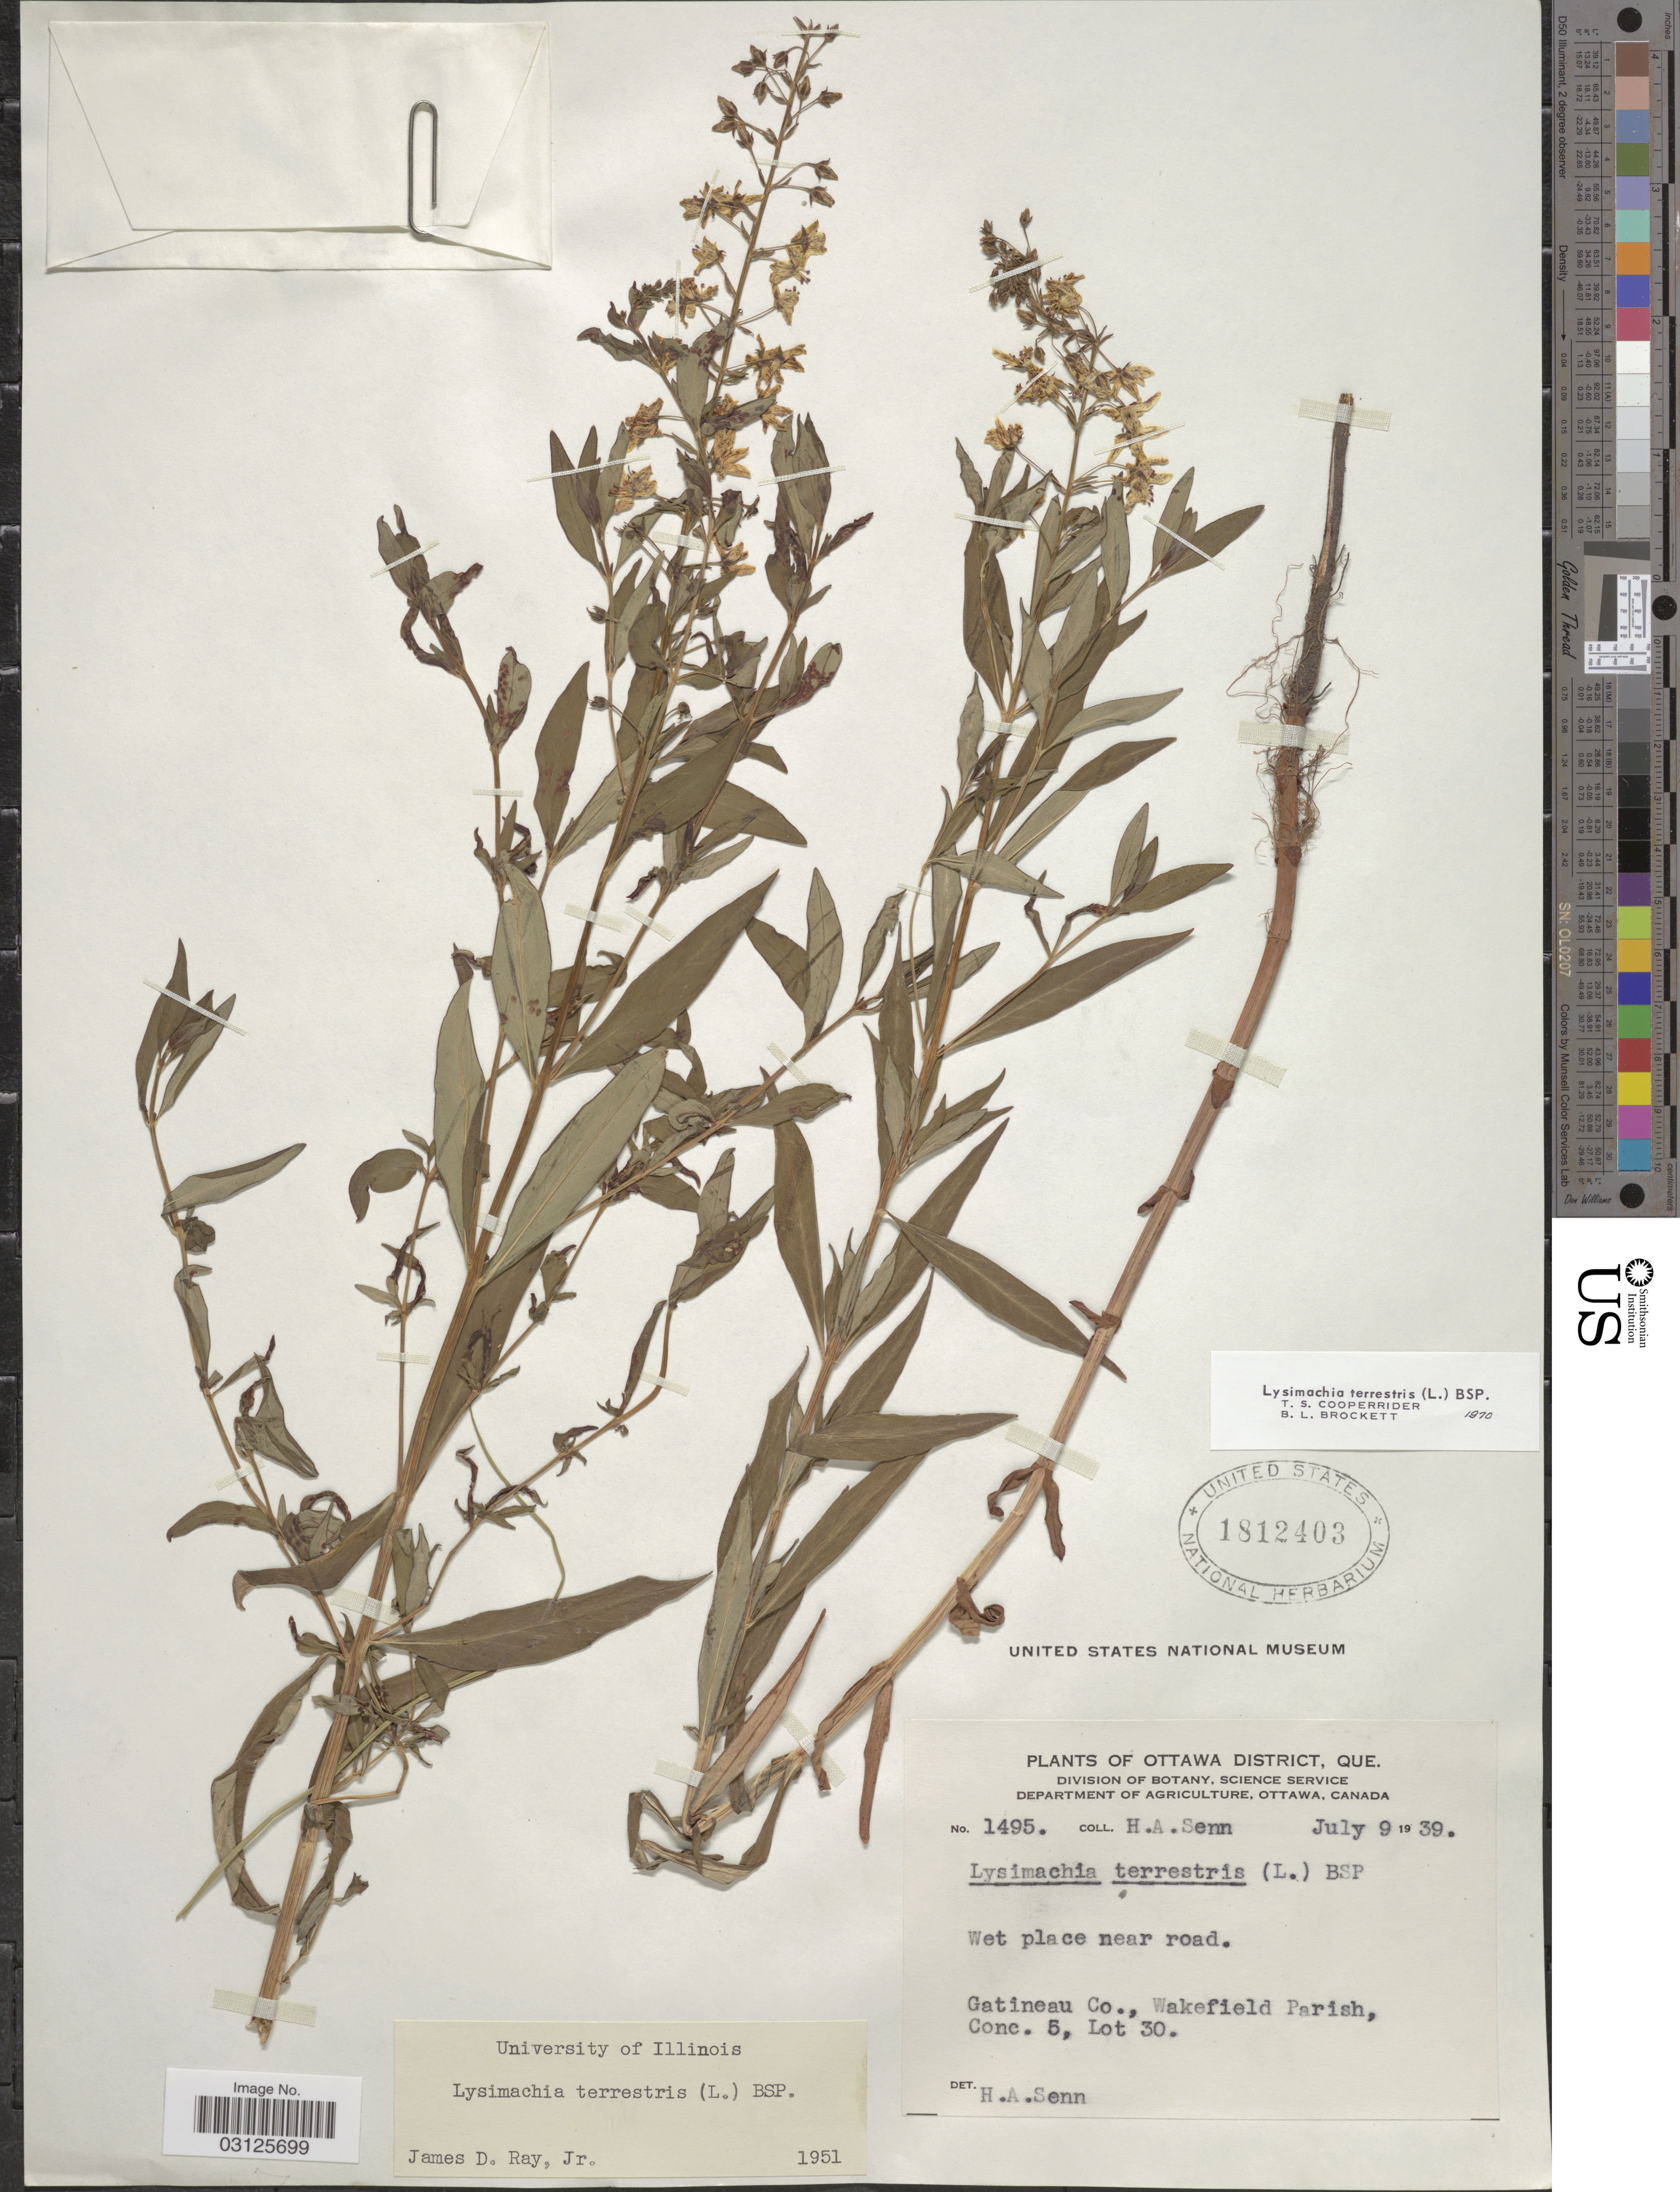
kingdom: Plantae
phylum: Tracheophyta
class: Magnoliopsida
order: Ericales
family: Primulaceae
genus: Lysimachia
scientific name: Lysimachia terrestris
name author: (L.) Britton, Stearns & Poggenb.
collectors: H. Senn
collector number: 1495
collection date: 1939-07-09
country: Canada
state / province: Quebec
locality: Ottawa District, Gatineau Co., Wakefield Parish, Conc. 5, Lot 30.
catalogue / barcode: US 1812403